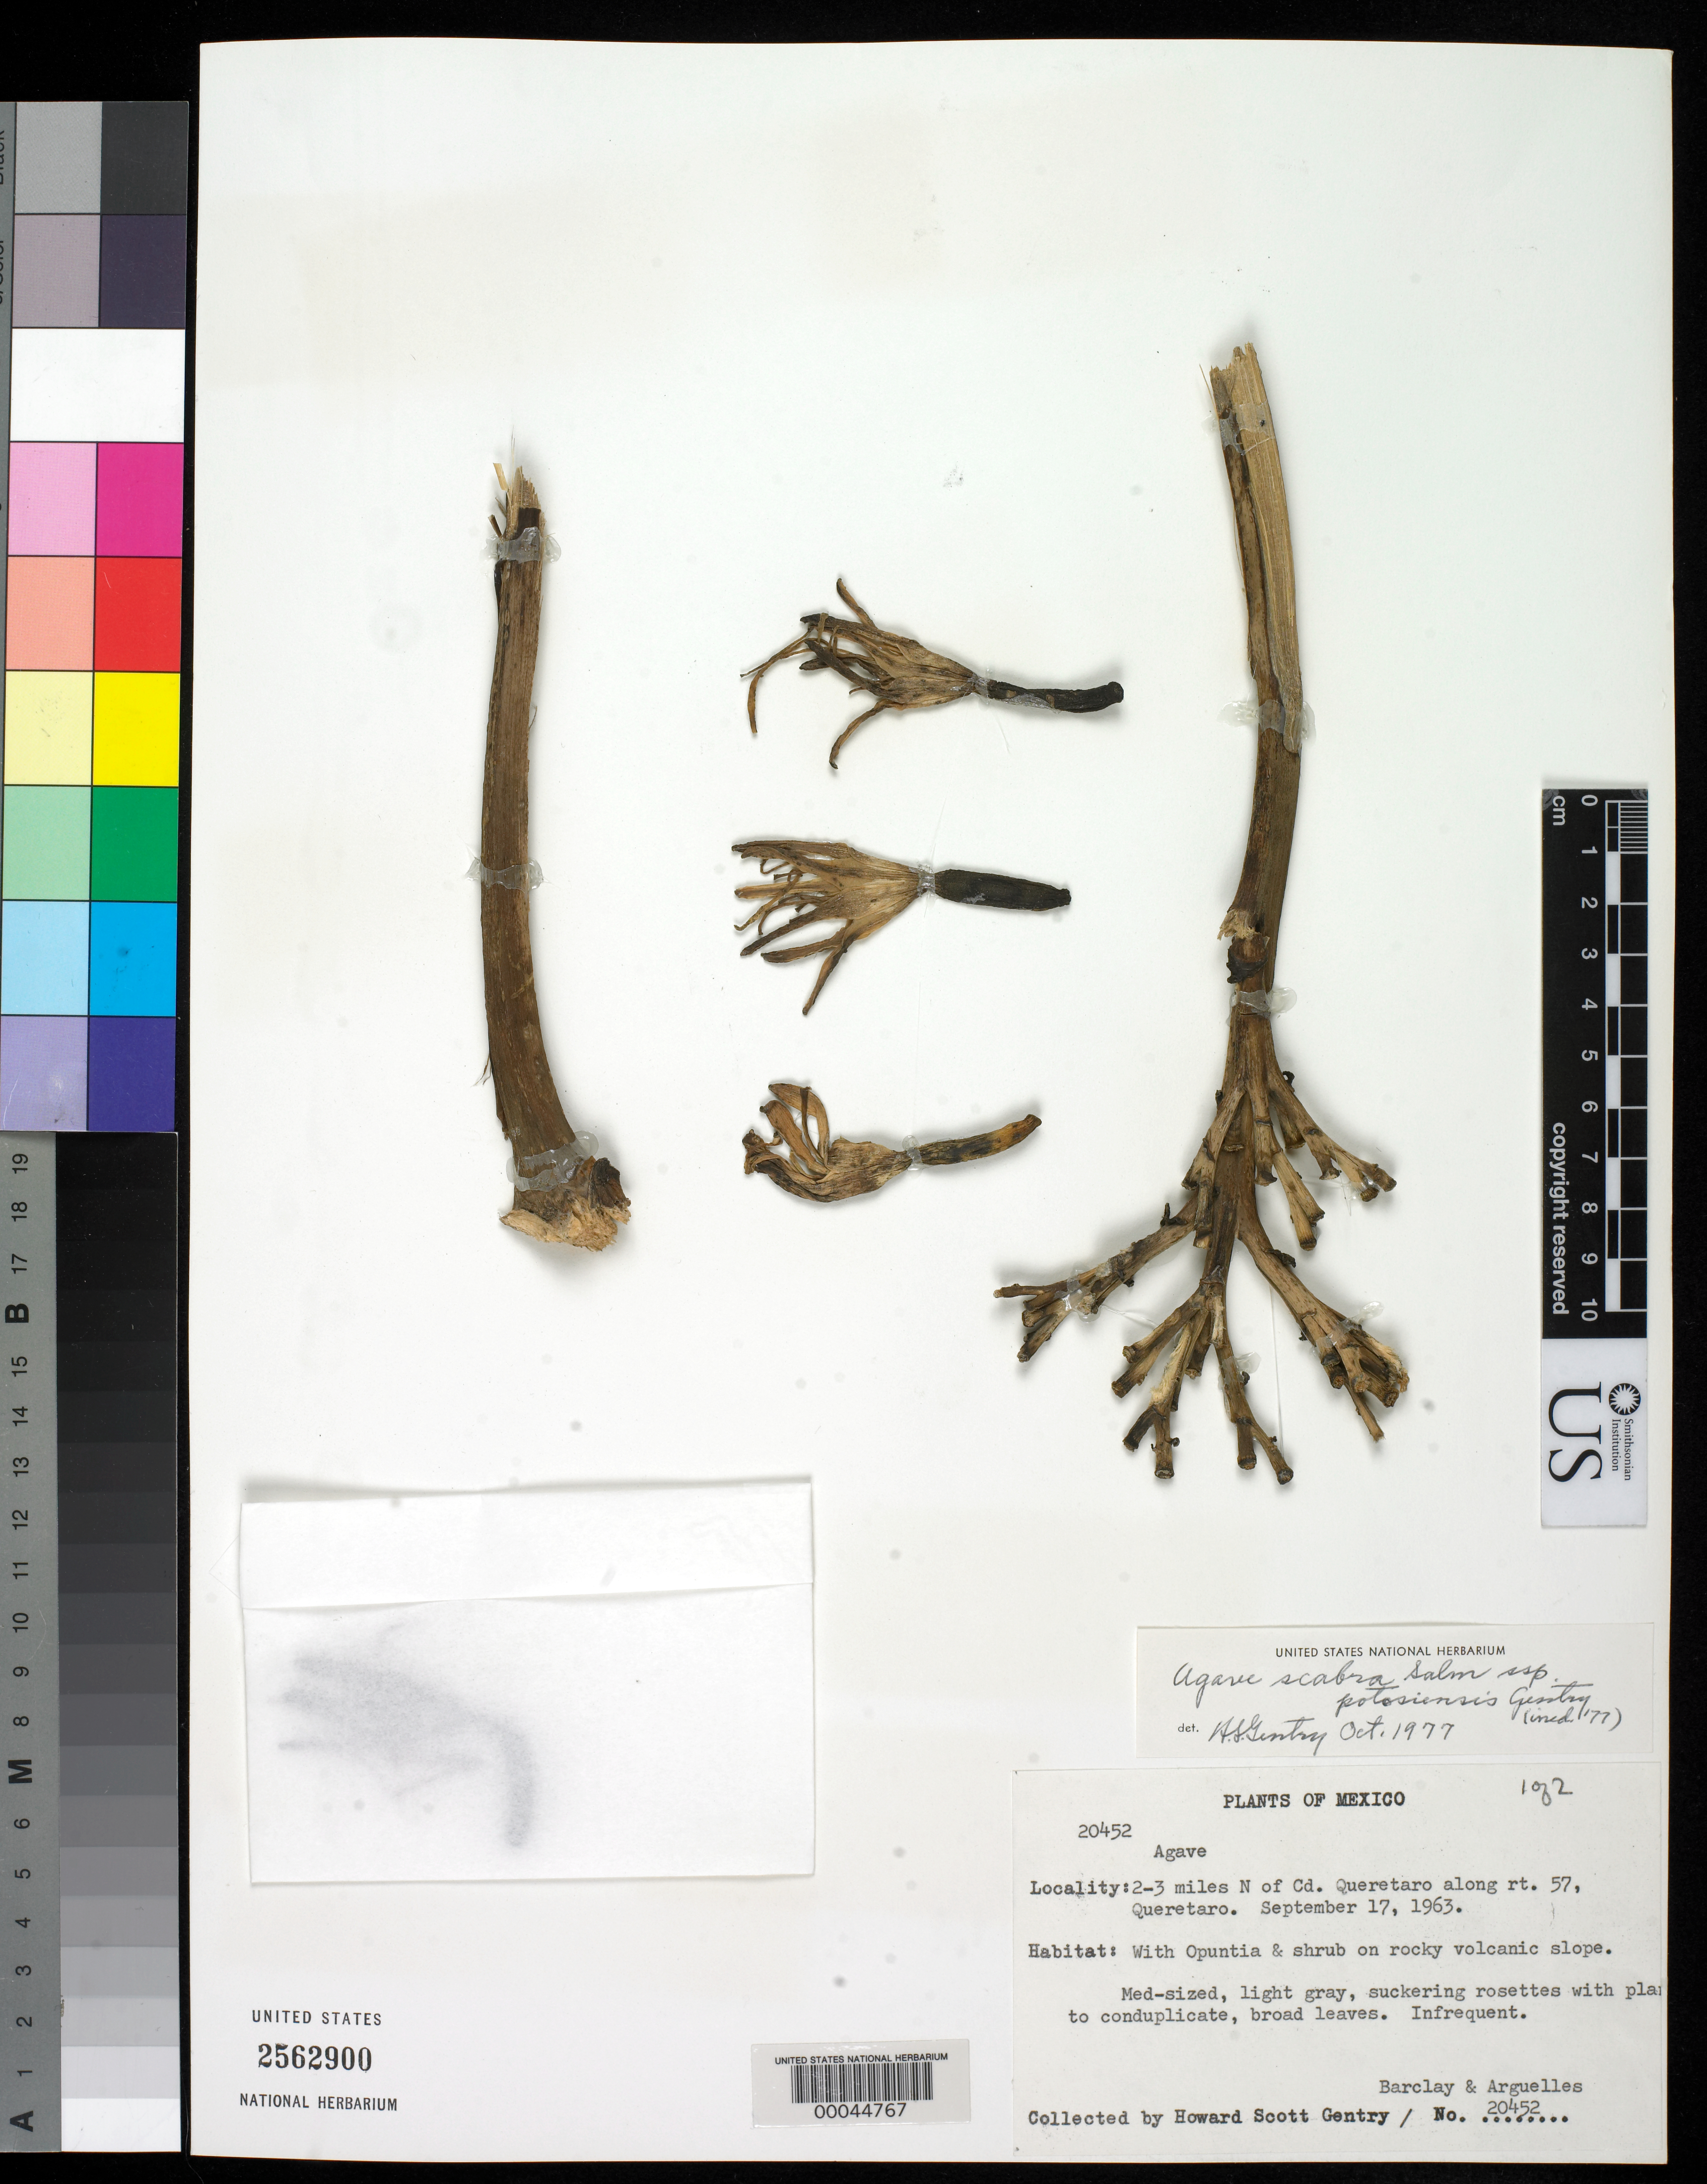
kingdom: Plantae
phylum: Tracheophyta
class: Liliopsida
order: Asparagales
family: Asparagaceae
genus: Agave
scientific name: Agave scabra subsp. potosiensis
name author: Gentry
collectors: H. S. Gentry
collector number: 20452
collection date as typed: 17 Sep 1963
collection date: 1963-09-17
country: Mexico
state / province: Querétaro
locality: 2-3 mi N of Cd. Querétaro along Rt 57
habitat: With opuntia & shrub on rocky volcanic slope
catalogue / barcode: US 2562900